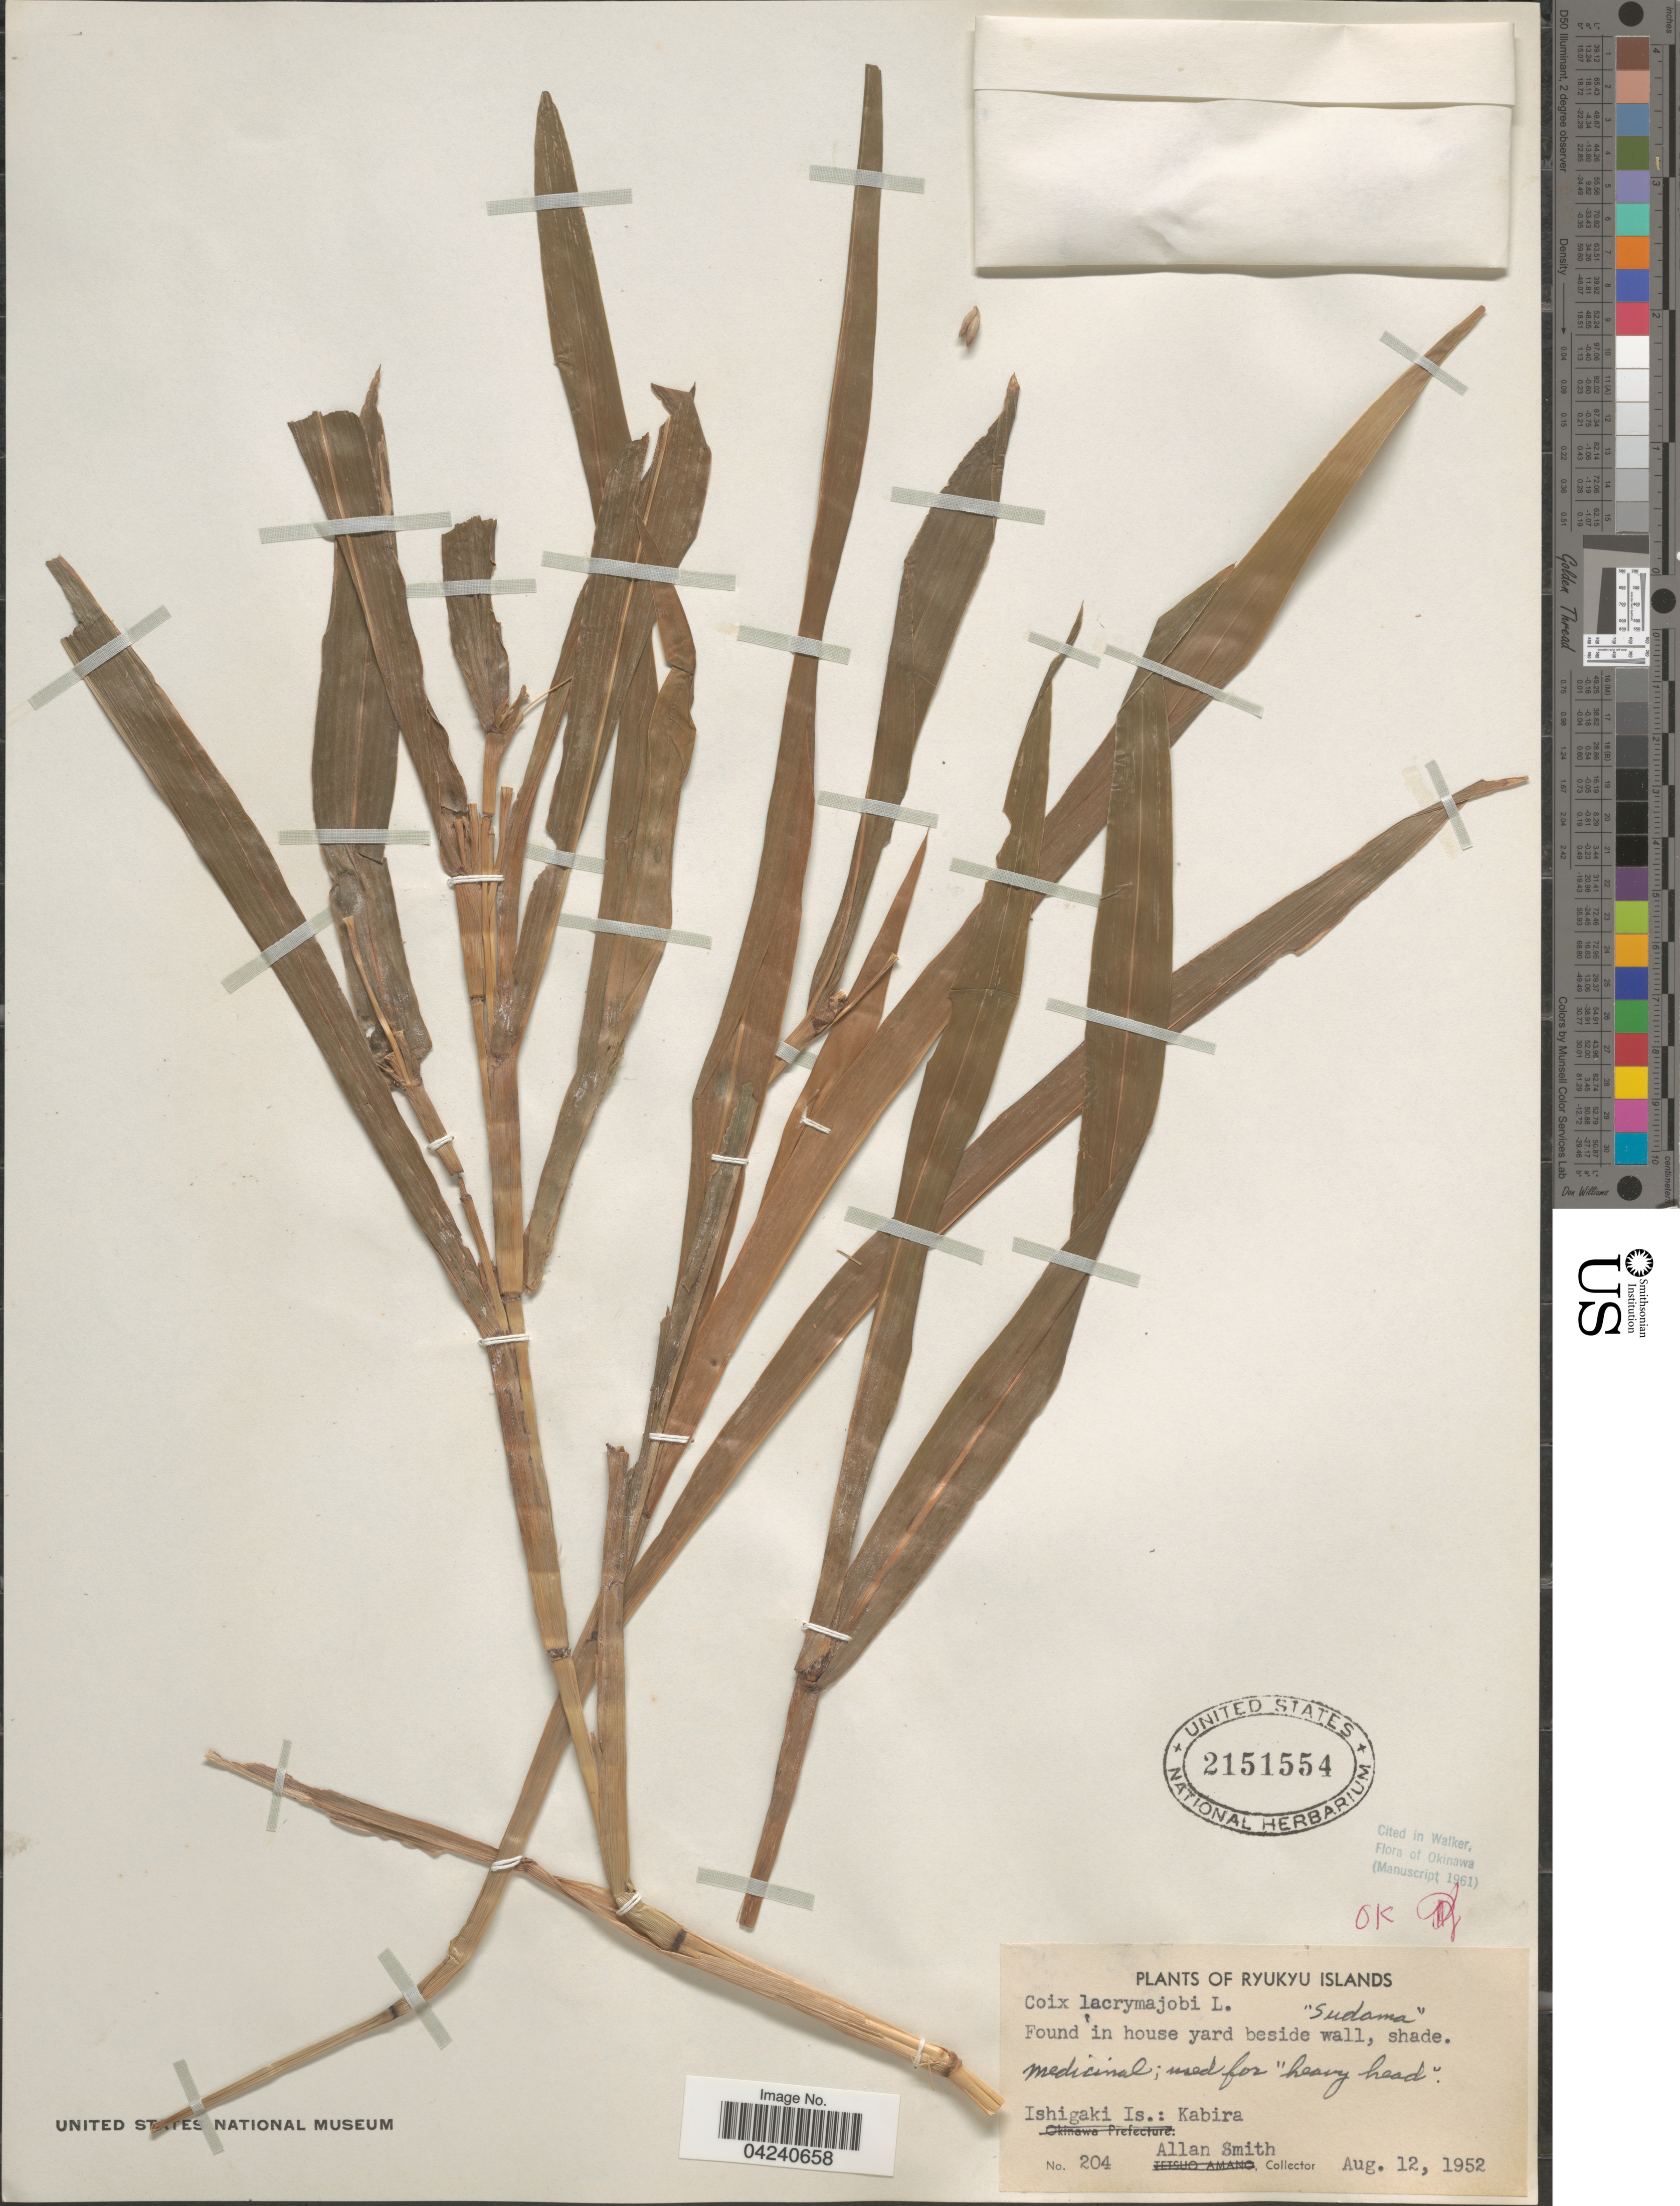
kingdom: Plantae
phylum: Tracheophyta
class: Liliopsida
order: Poales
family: Poaceae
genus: Coix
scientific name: Coix lacryma-jobi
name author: L.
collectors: A. Smith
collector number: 204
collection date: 1952-08-12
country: Japan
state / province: Okinawa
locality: Ryukyu Islands. In house yard beside wall. Ishigaki Is.: Kabira.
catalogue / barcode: US 2151554